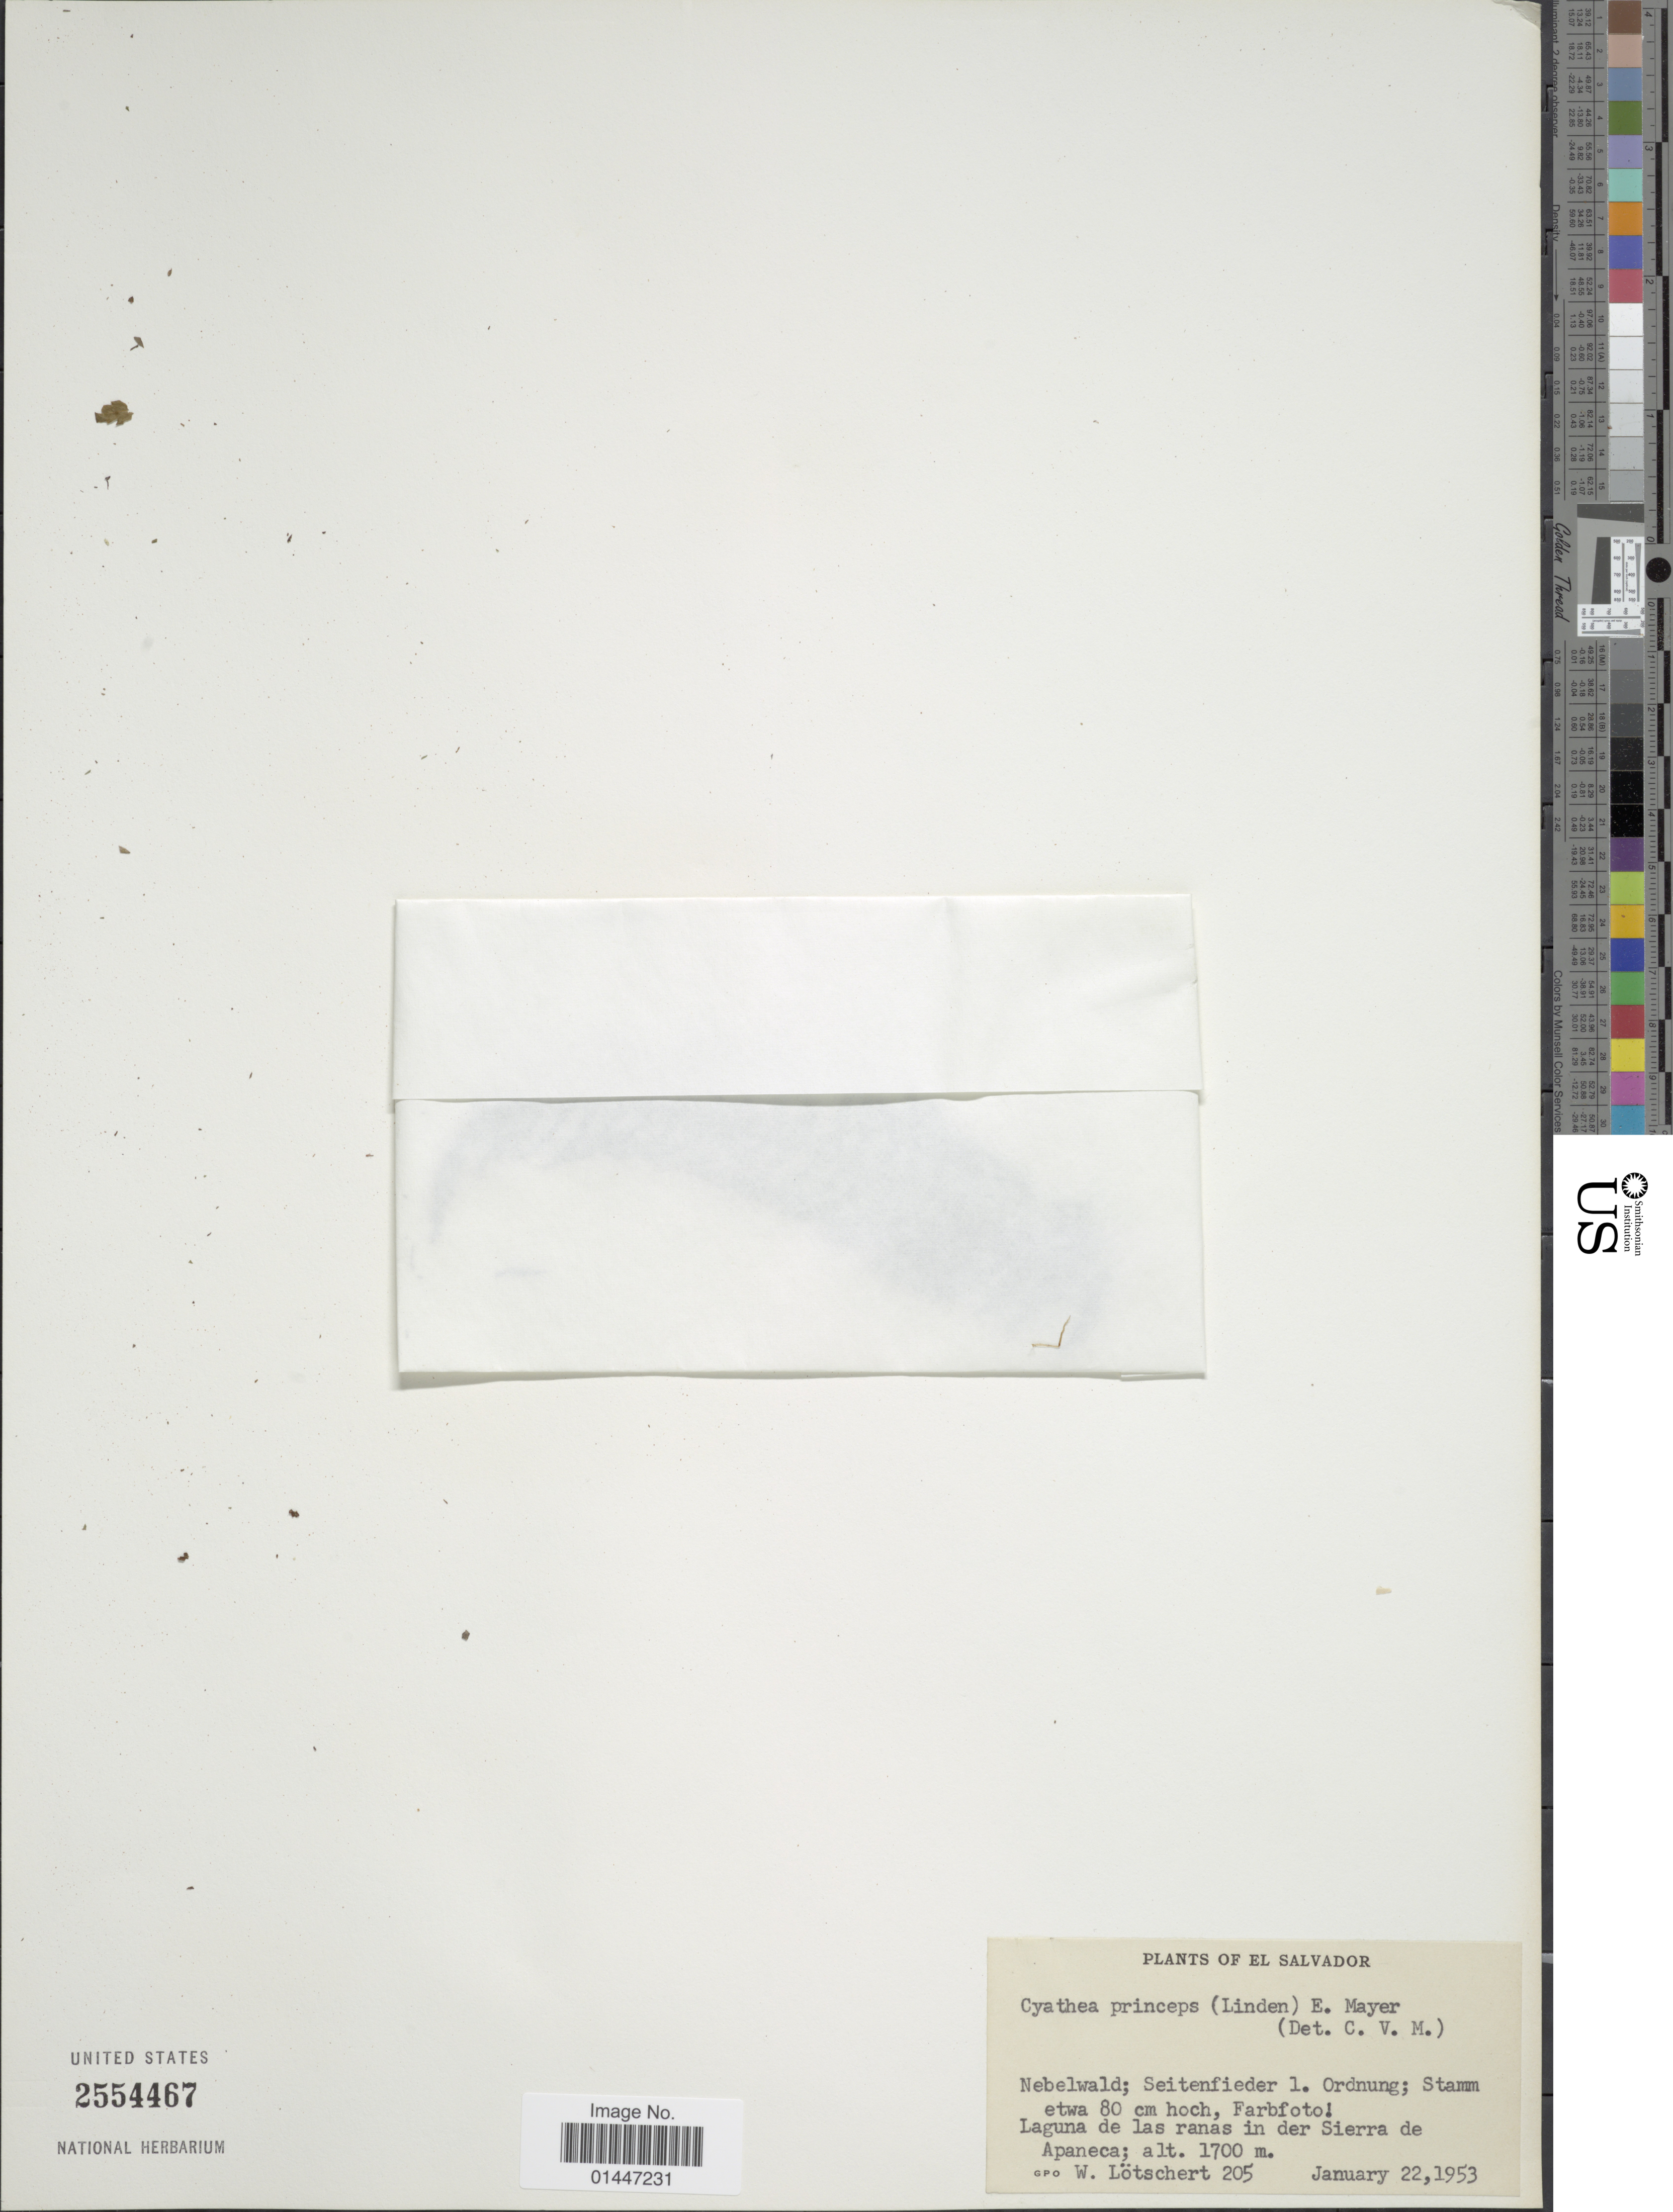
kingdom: Plantae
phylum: Tracheophyta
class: Polypodiopsida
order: Cyatheales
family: Cyatheaceae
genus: Sphaeropteris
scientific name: Sphaeropteris horrida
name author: (Liebm.) R.M. Tryon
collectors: W. Lötschert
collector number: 205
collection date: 1953-01-22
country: El Salvador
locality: Laguna de las ranas in der Sierra de Apaneca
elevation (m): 1700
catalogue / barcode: US 2554467